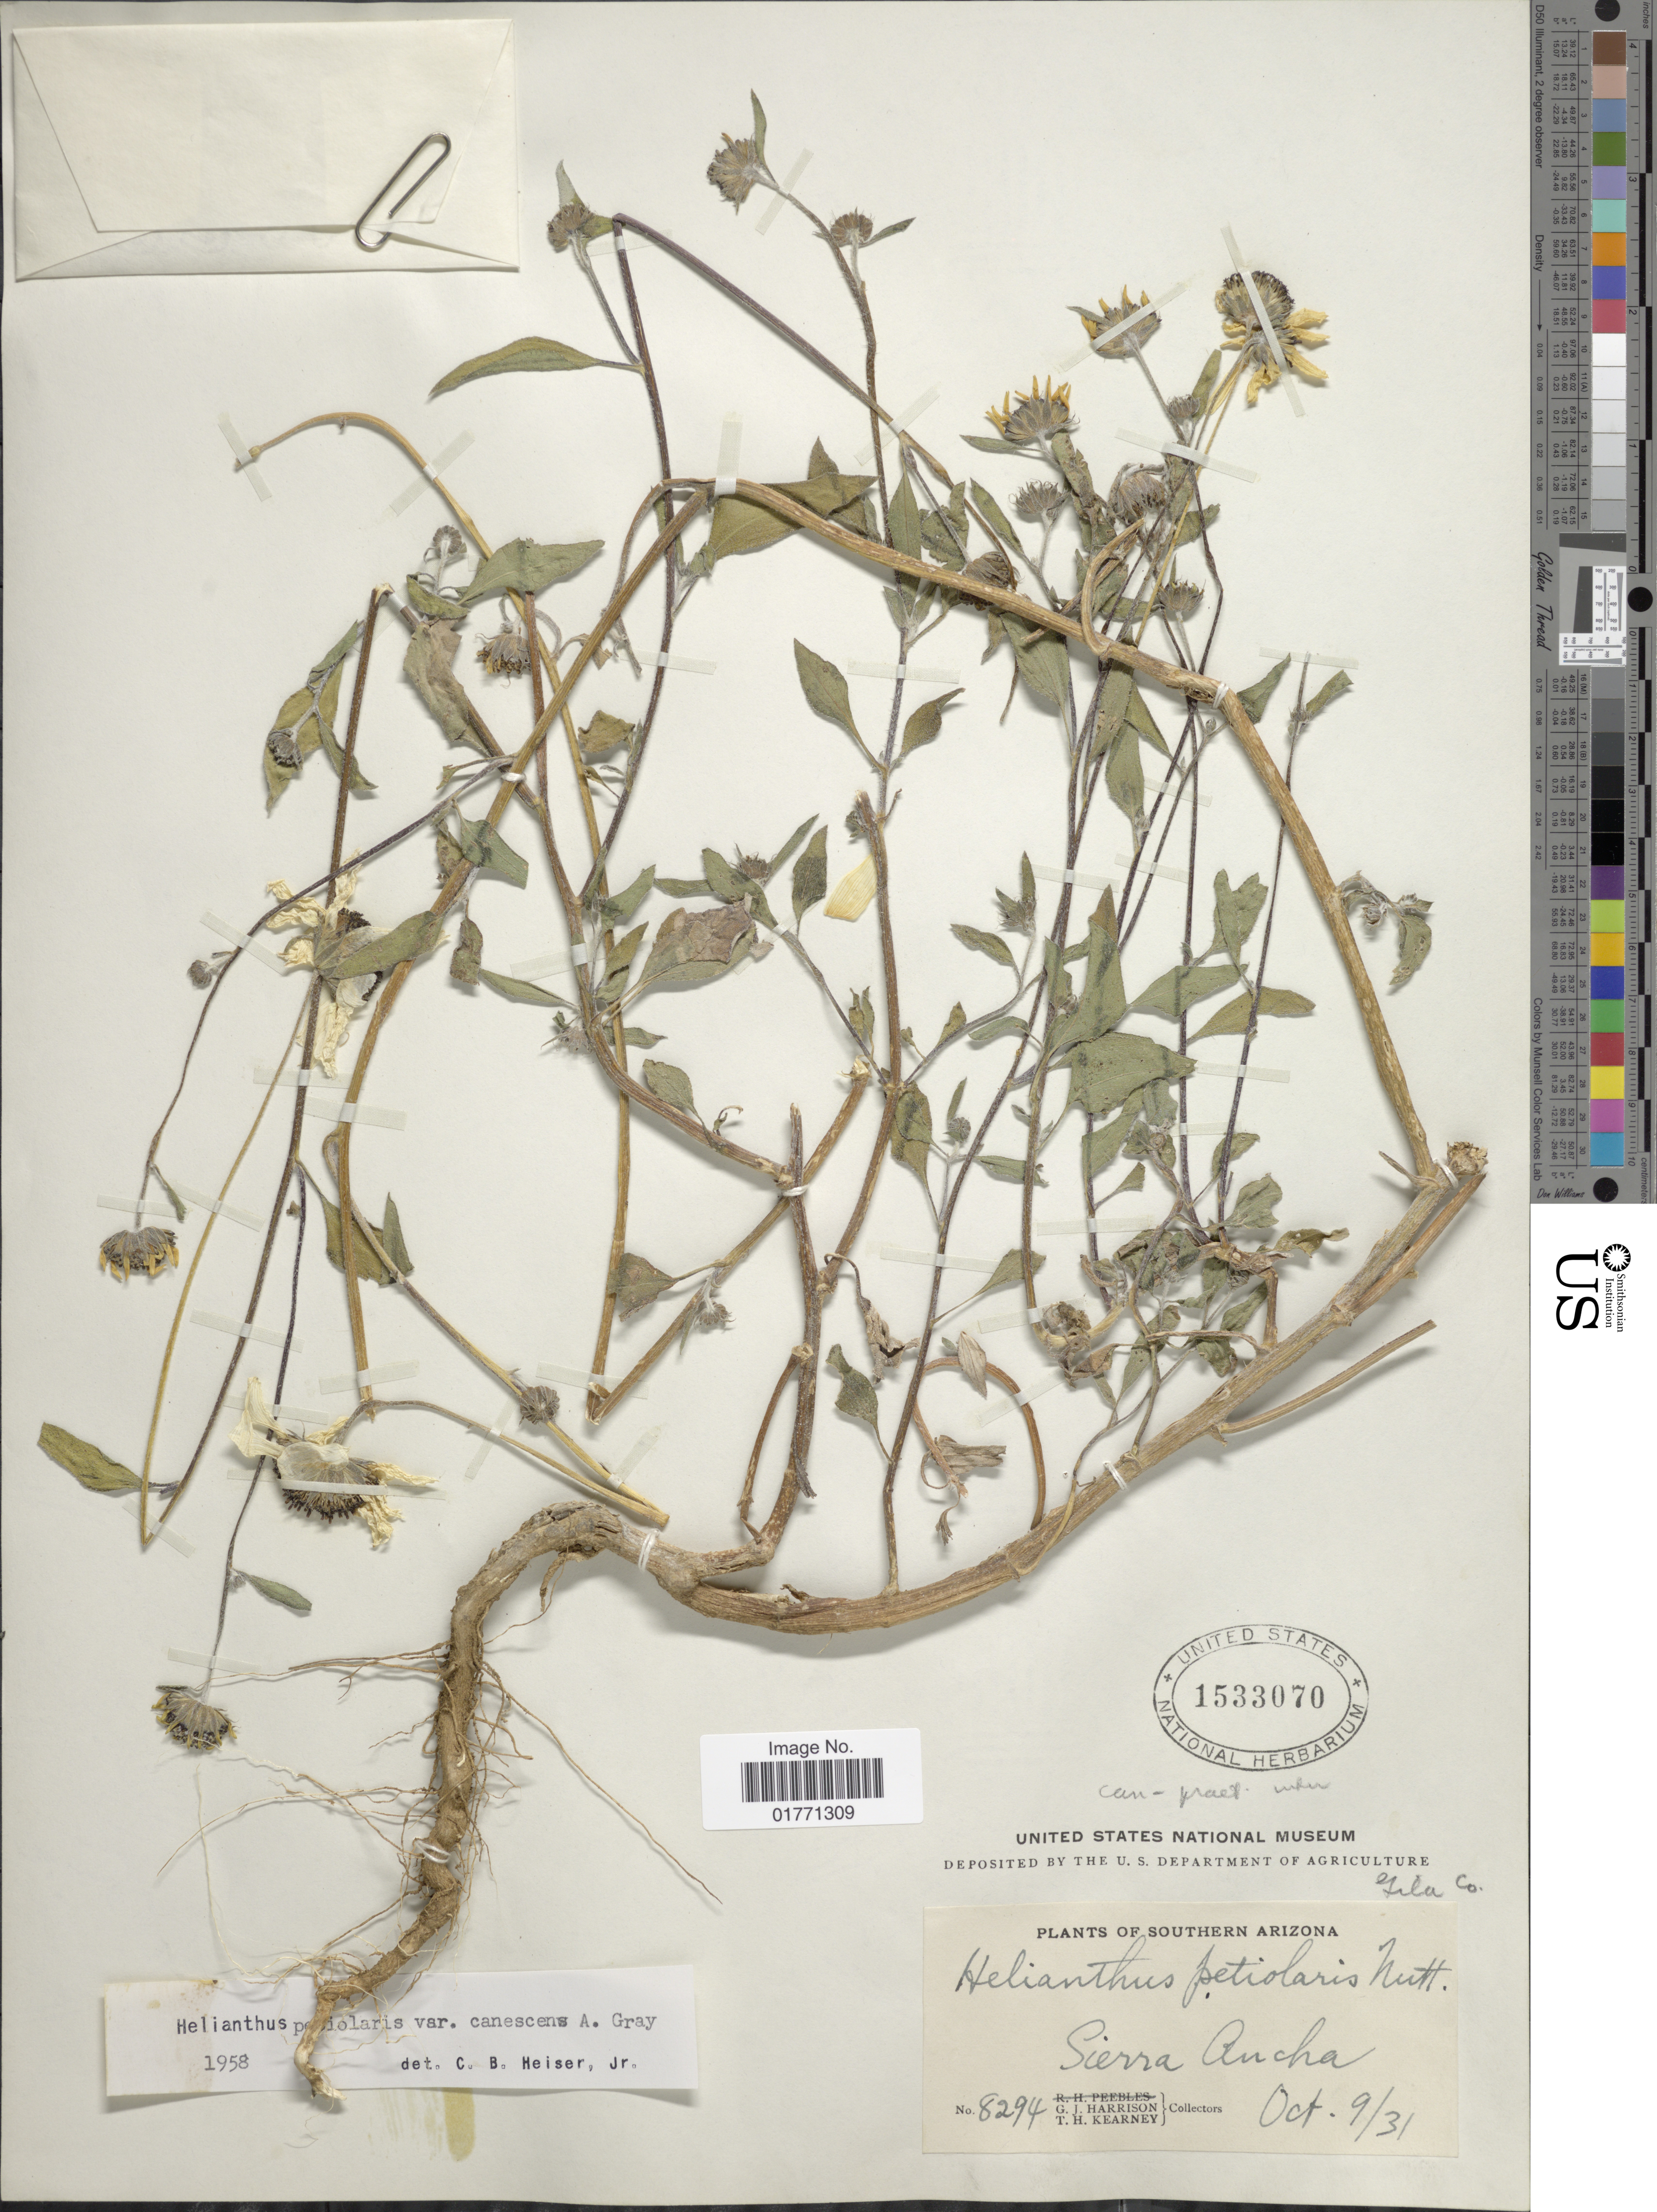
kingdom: Plantae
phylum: Tracheophyta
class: Magnoliopsida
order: Asterales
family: Asteraceae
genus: Helianthus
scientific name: Helianthus petiolaris var. canescens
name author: Nutt.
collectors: G. J. Harrison & T. H. Kearney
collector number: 8294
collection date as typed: Transcribed d/m/y: 9/10/31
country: United States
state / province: Arizona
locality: Southern Arizona, Sierra Ancha, Gila Co.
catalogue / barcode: US 1533070